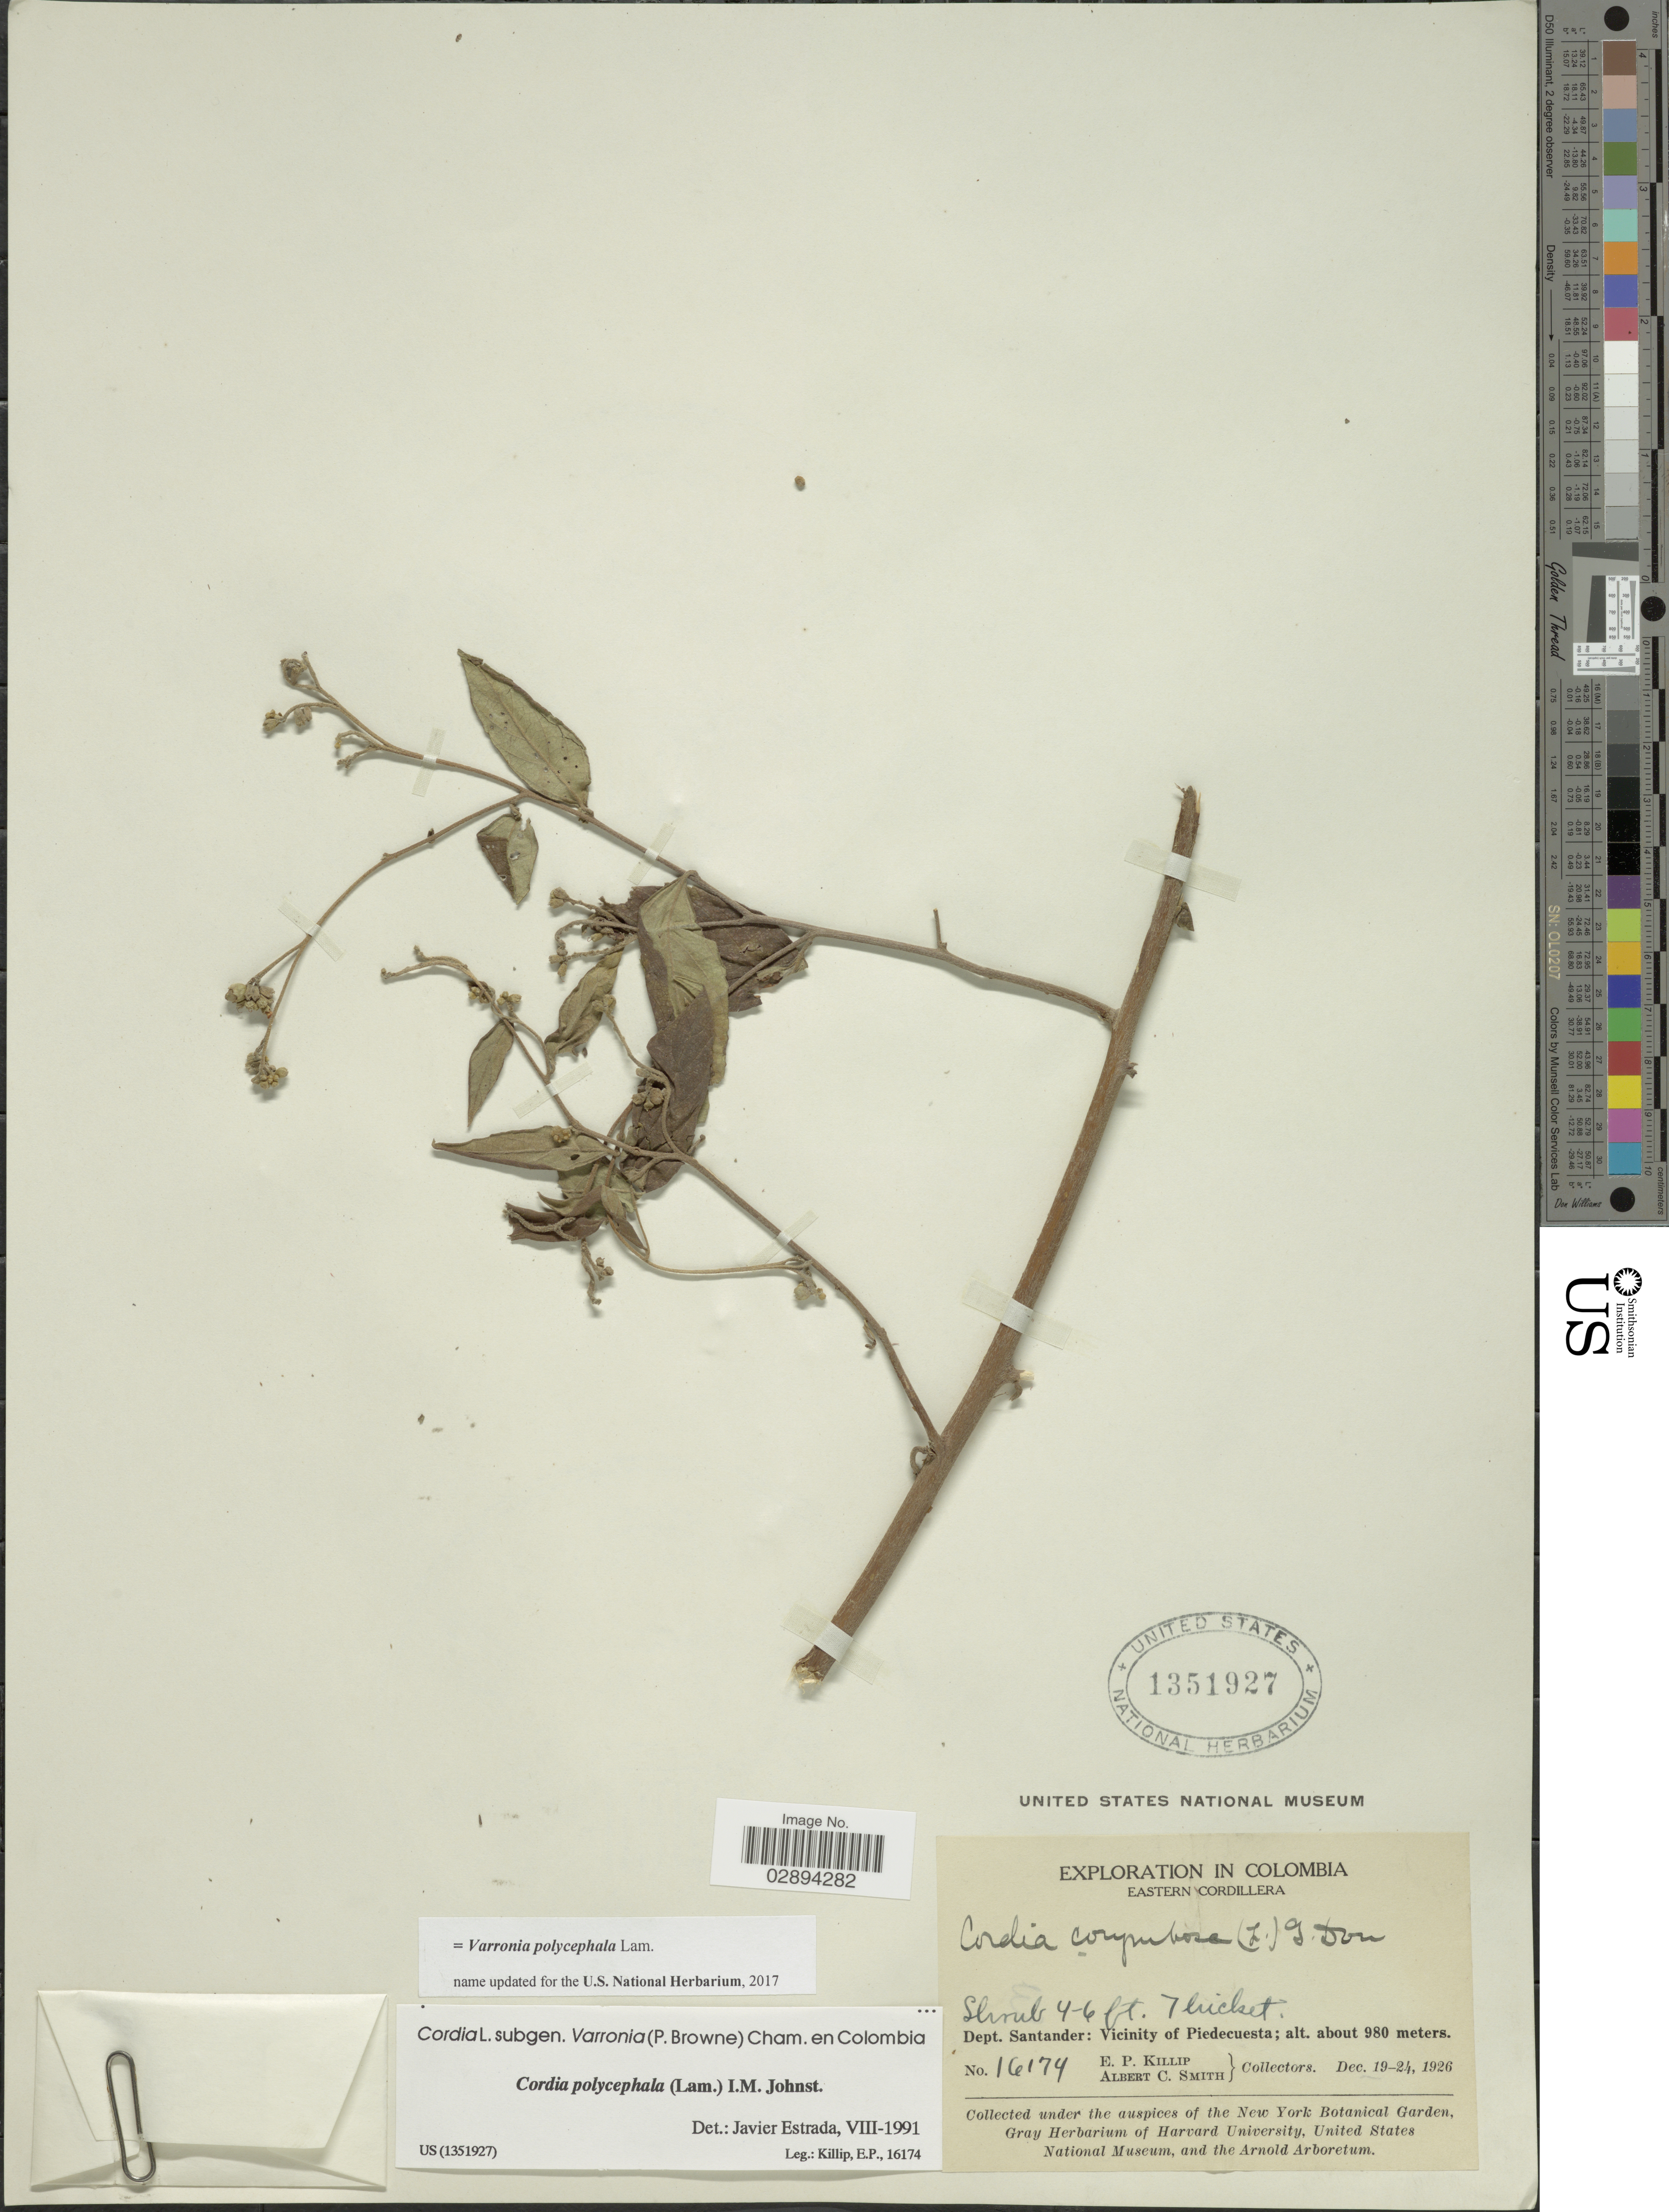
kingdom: Plantae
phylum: Tracheophyta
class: Magnoliopsida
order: Boraginales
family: Cordiaceae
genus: Varronia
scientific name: Varronia polycephala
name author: Lam.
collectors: E. P. Killip & A. C. Smith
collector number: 16174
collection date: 1926-12-19/1926-12-24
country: Colombia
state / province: Santander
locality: Eastern Cordillera, Dept. Santander, Vicinity of Piedecuesta.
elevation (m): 980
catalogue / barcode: US 1351927